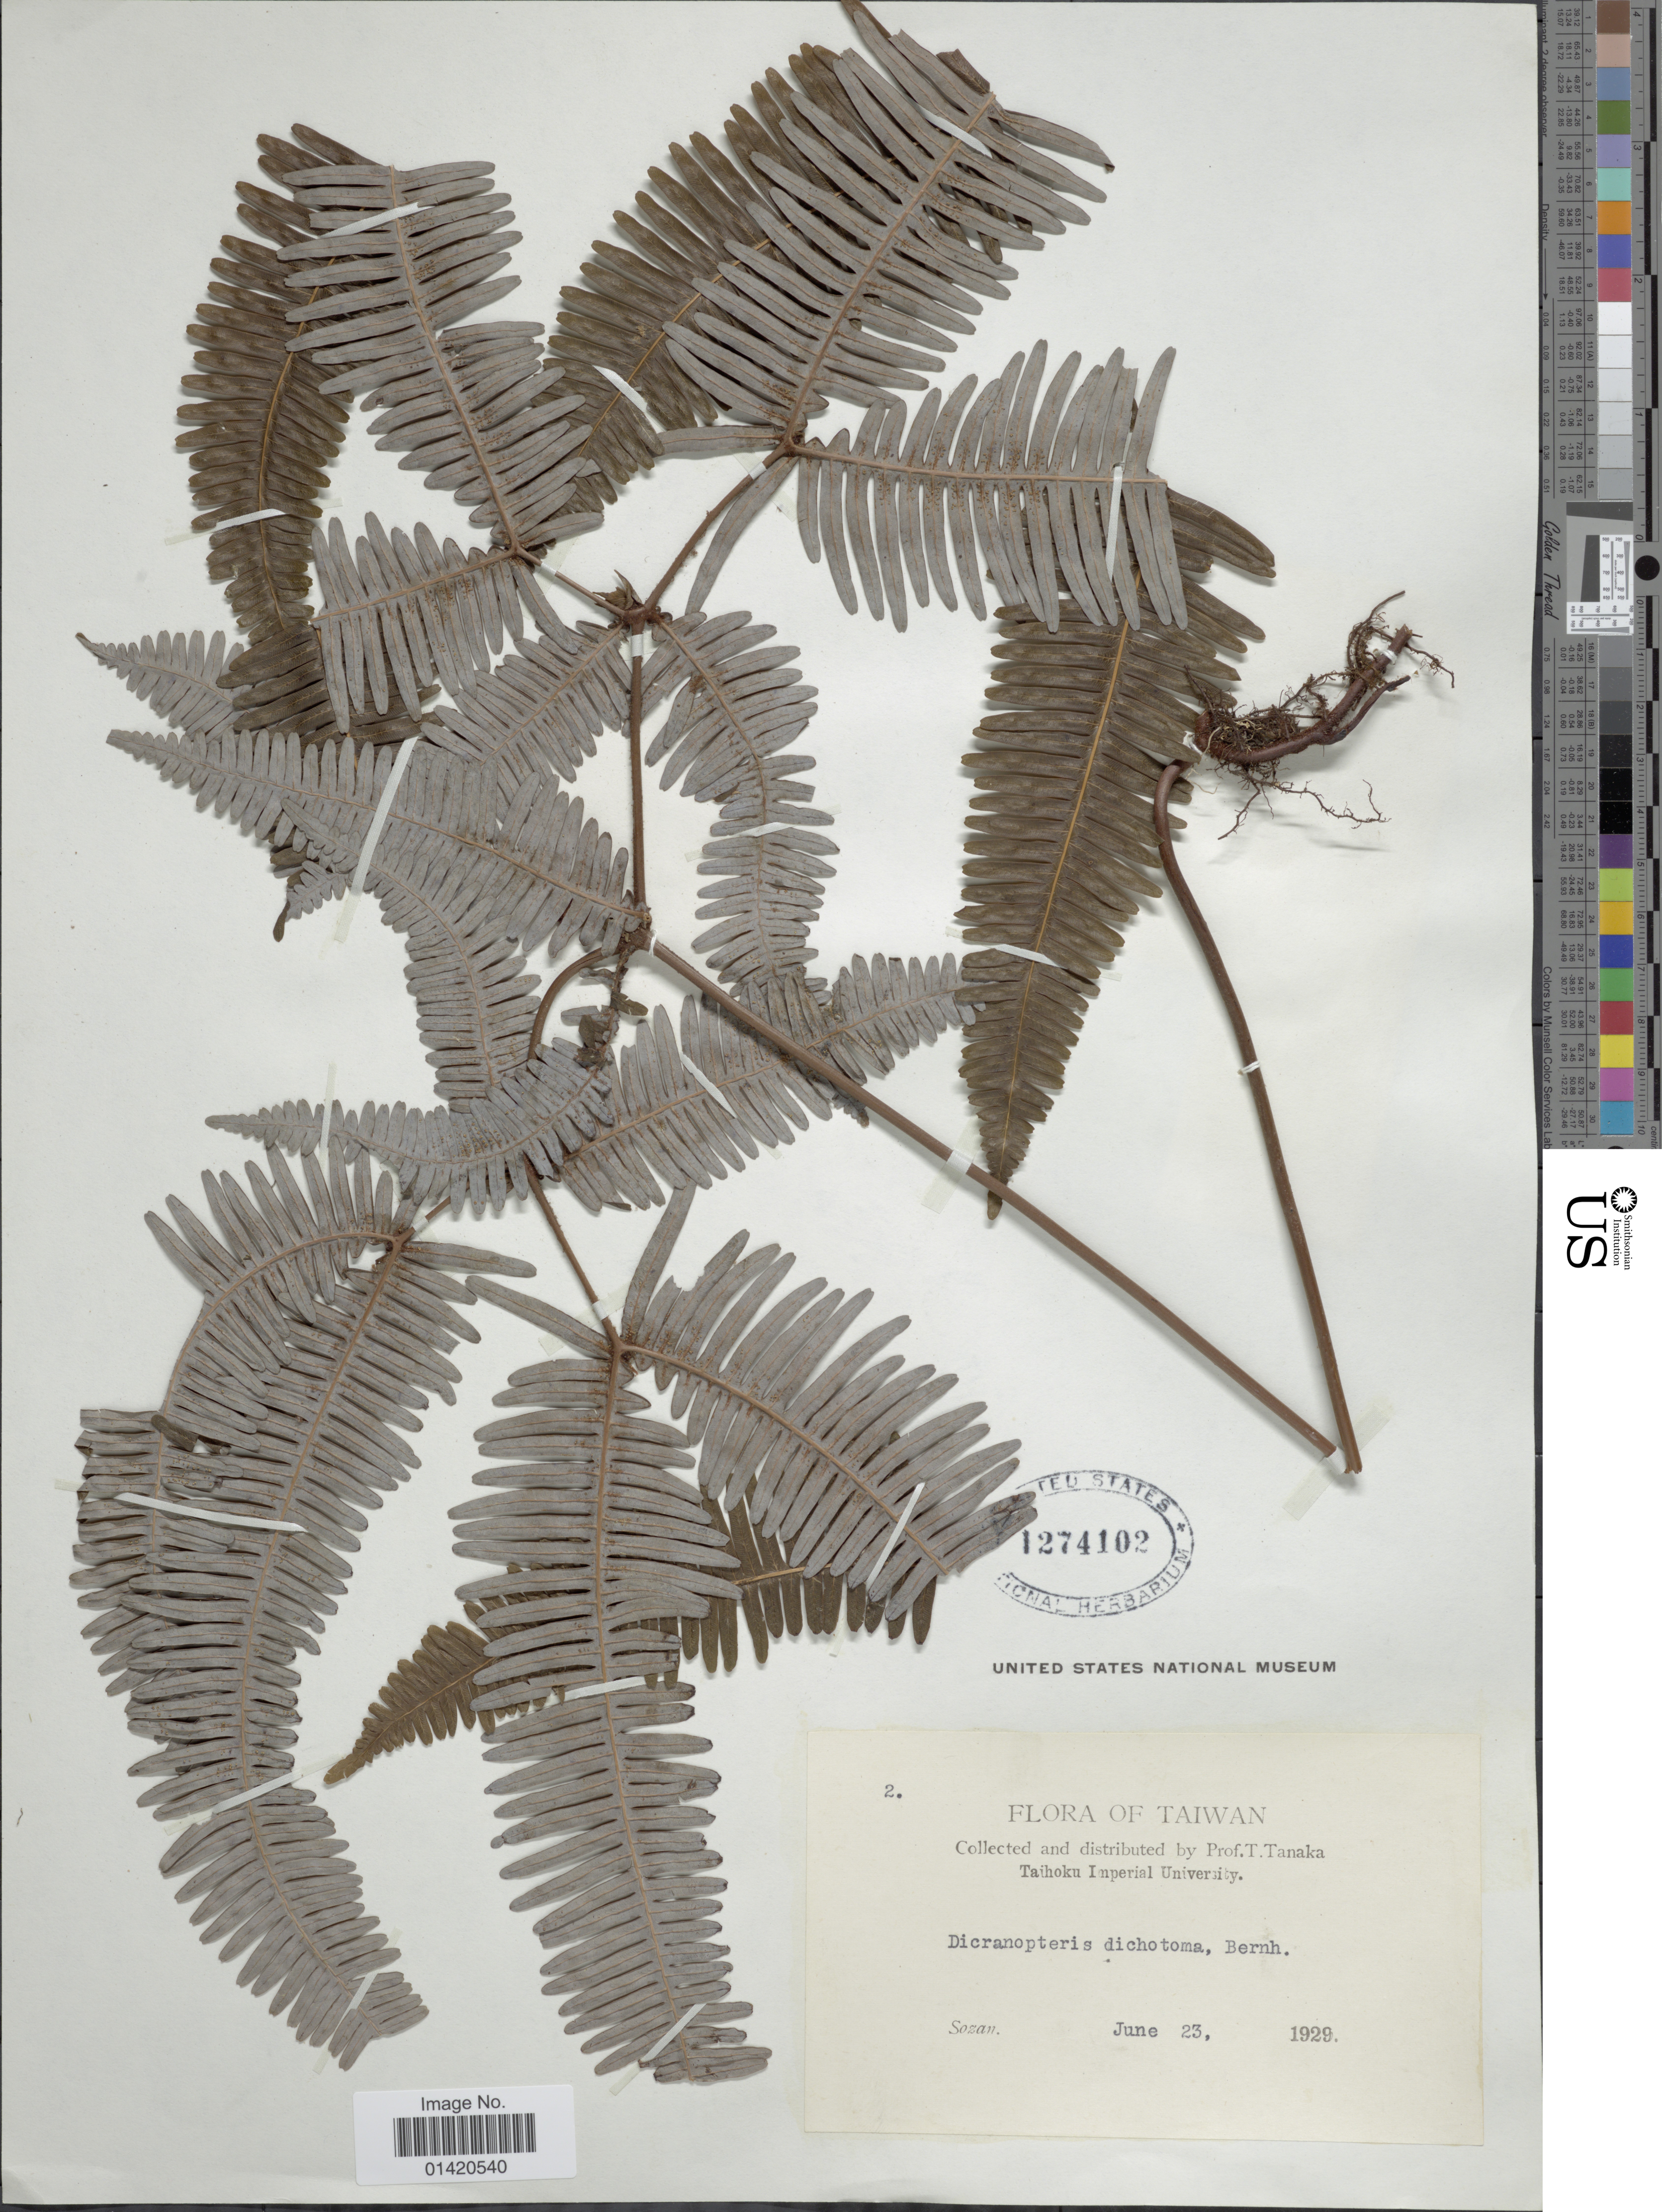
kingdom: Plantae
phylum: Tracheophyta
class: Polypodiopsida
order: Gleicheniales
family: Gleicheniaceae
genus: Dicranopteris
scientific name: Dicranopteris linearis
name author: (Burm. f.) Underw.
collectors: T. Tanaka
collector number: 2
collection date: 1929-06-23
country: Taiwan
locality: Sozan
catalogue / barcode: US 1274102